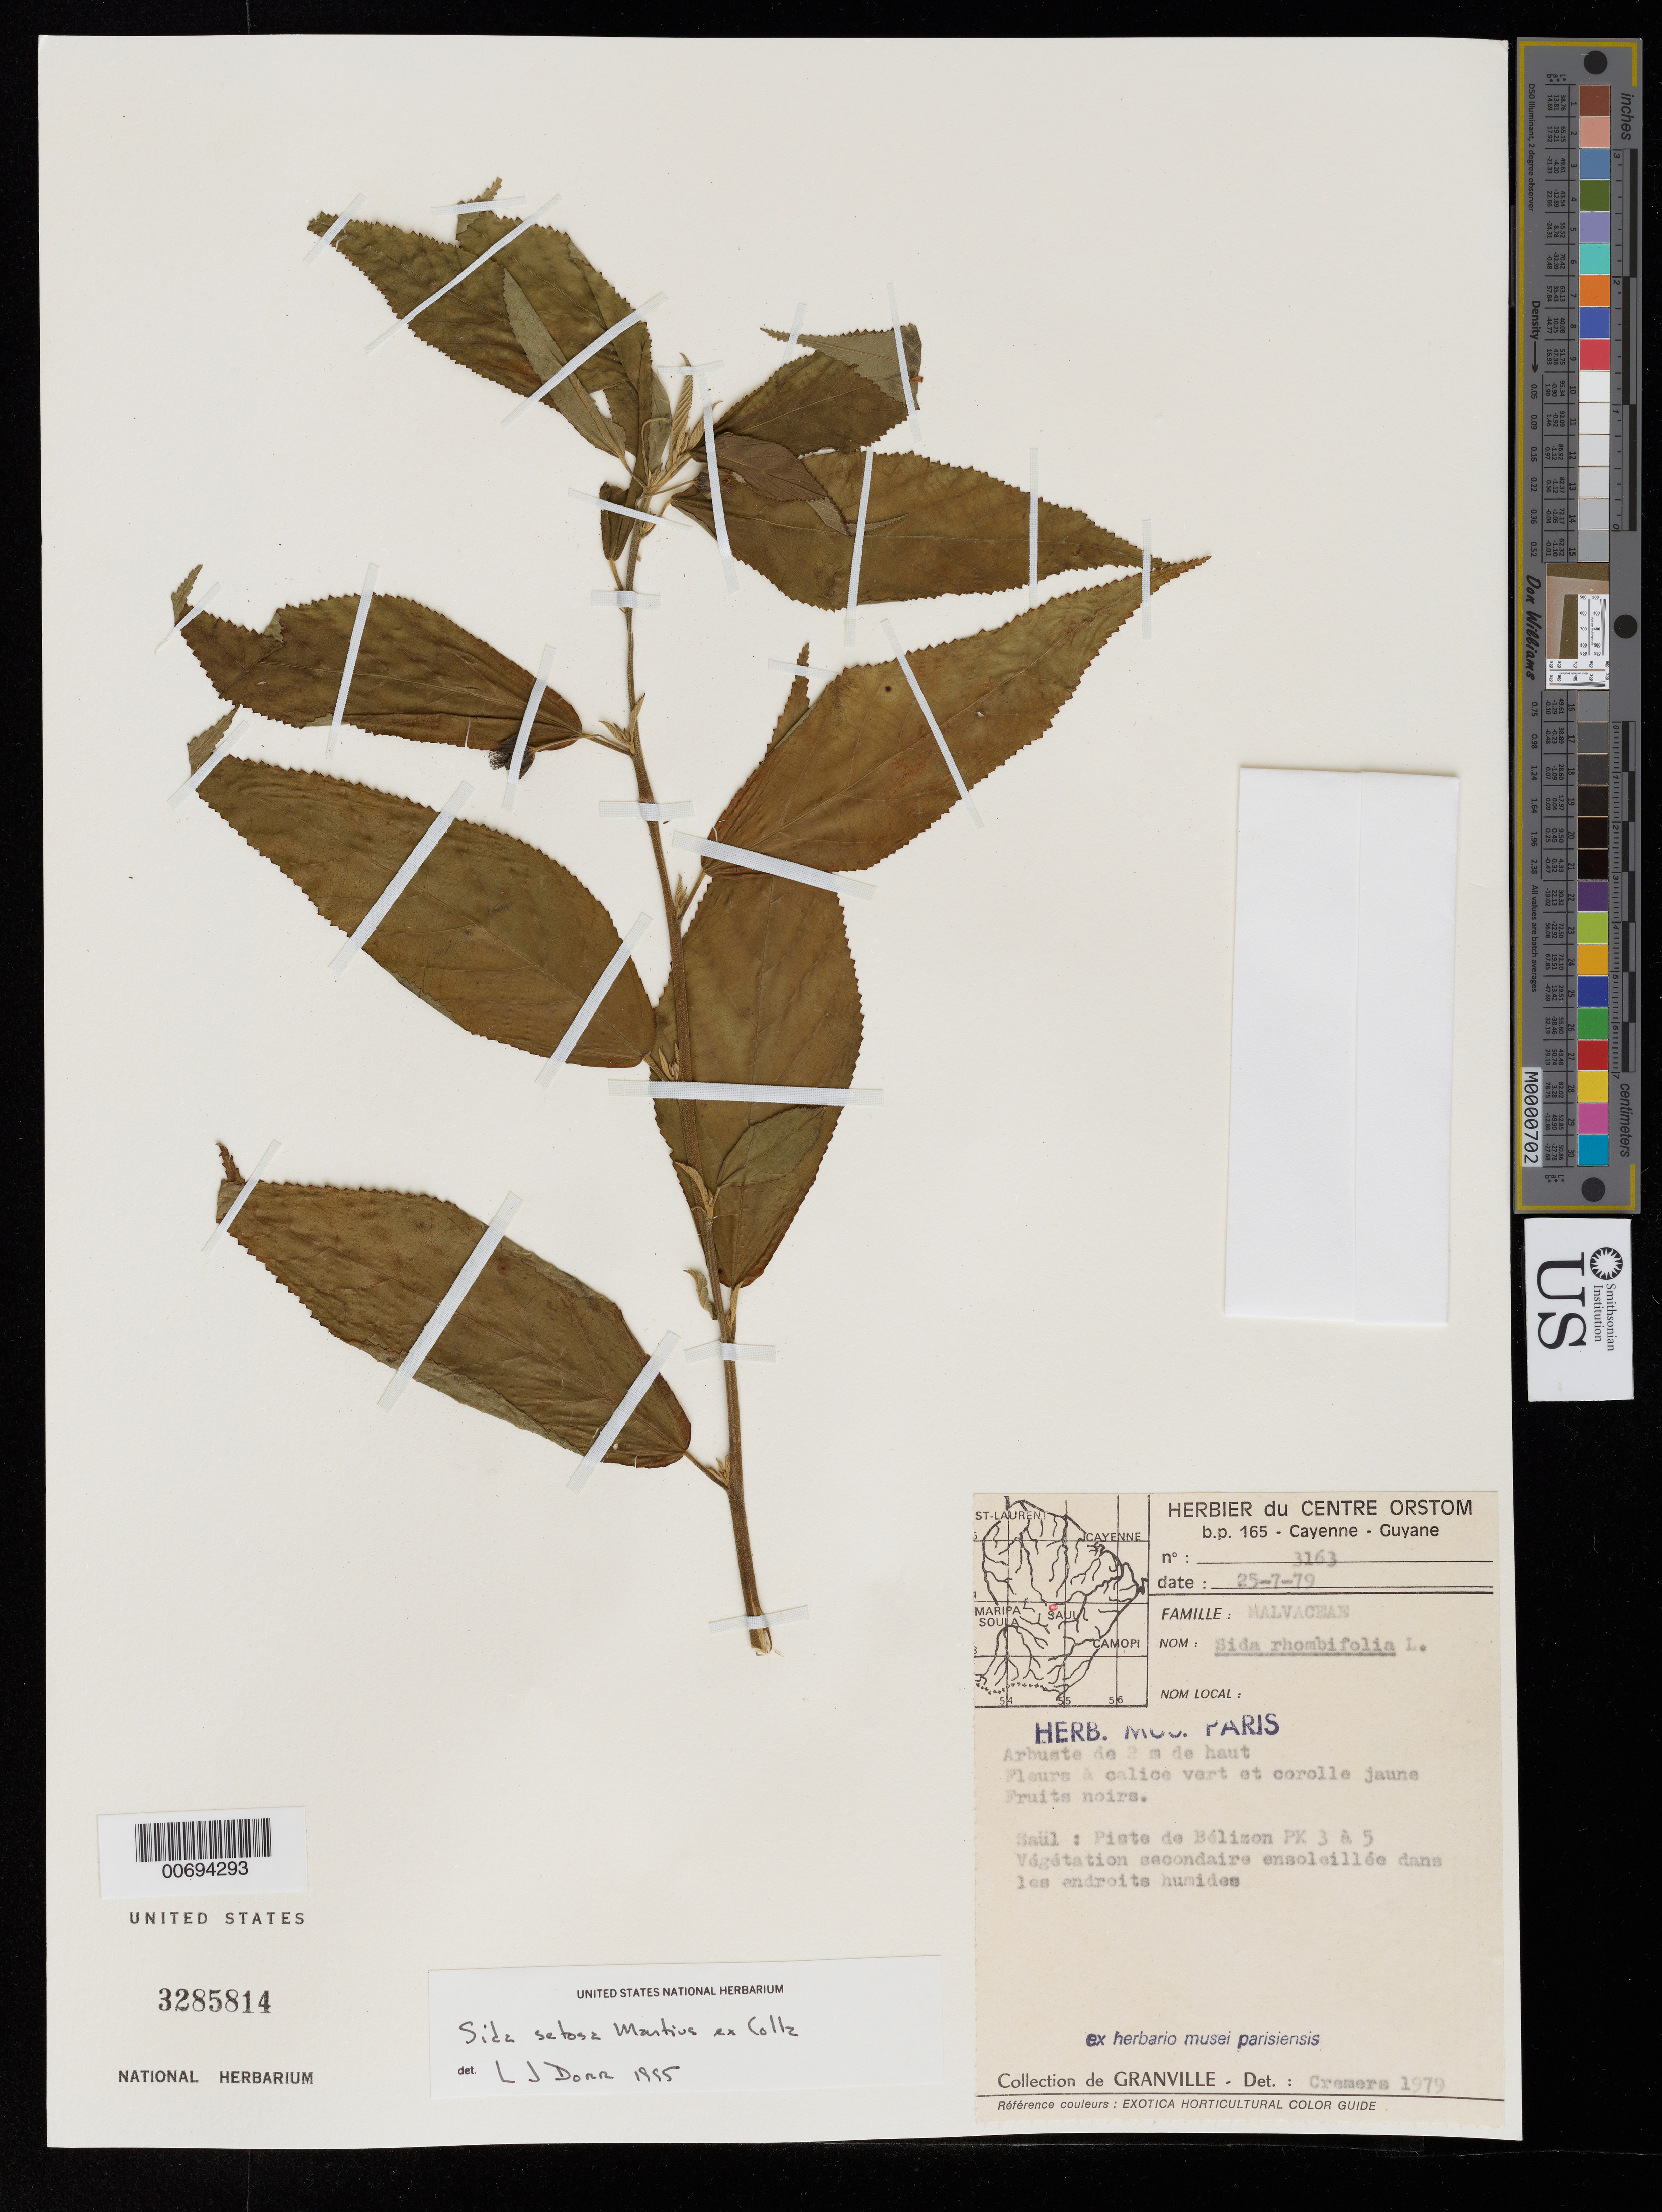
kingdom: Plantae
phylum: Tracheophyta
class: Magnoliopsida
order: Malvales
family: Malvaceae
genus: Sida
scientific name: Sida setosa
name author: Mart. ex Colla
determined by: Dorr, L. J., (BOT), Smithsonian Institution - National Museum of Natural History (UNITED STATES)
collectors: J.-J. de Granville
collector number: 3163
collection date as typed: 25-Jul-79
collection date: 1979-07-25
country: French Guiana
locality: Saül, Piste de Bélizon PK 3-5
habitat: Vegetation secondaire ensoleillee dans les endroits humides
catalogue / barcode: US 3285814